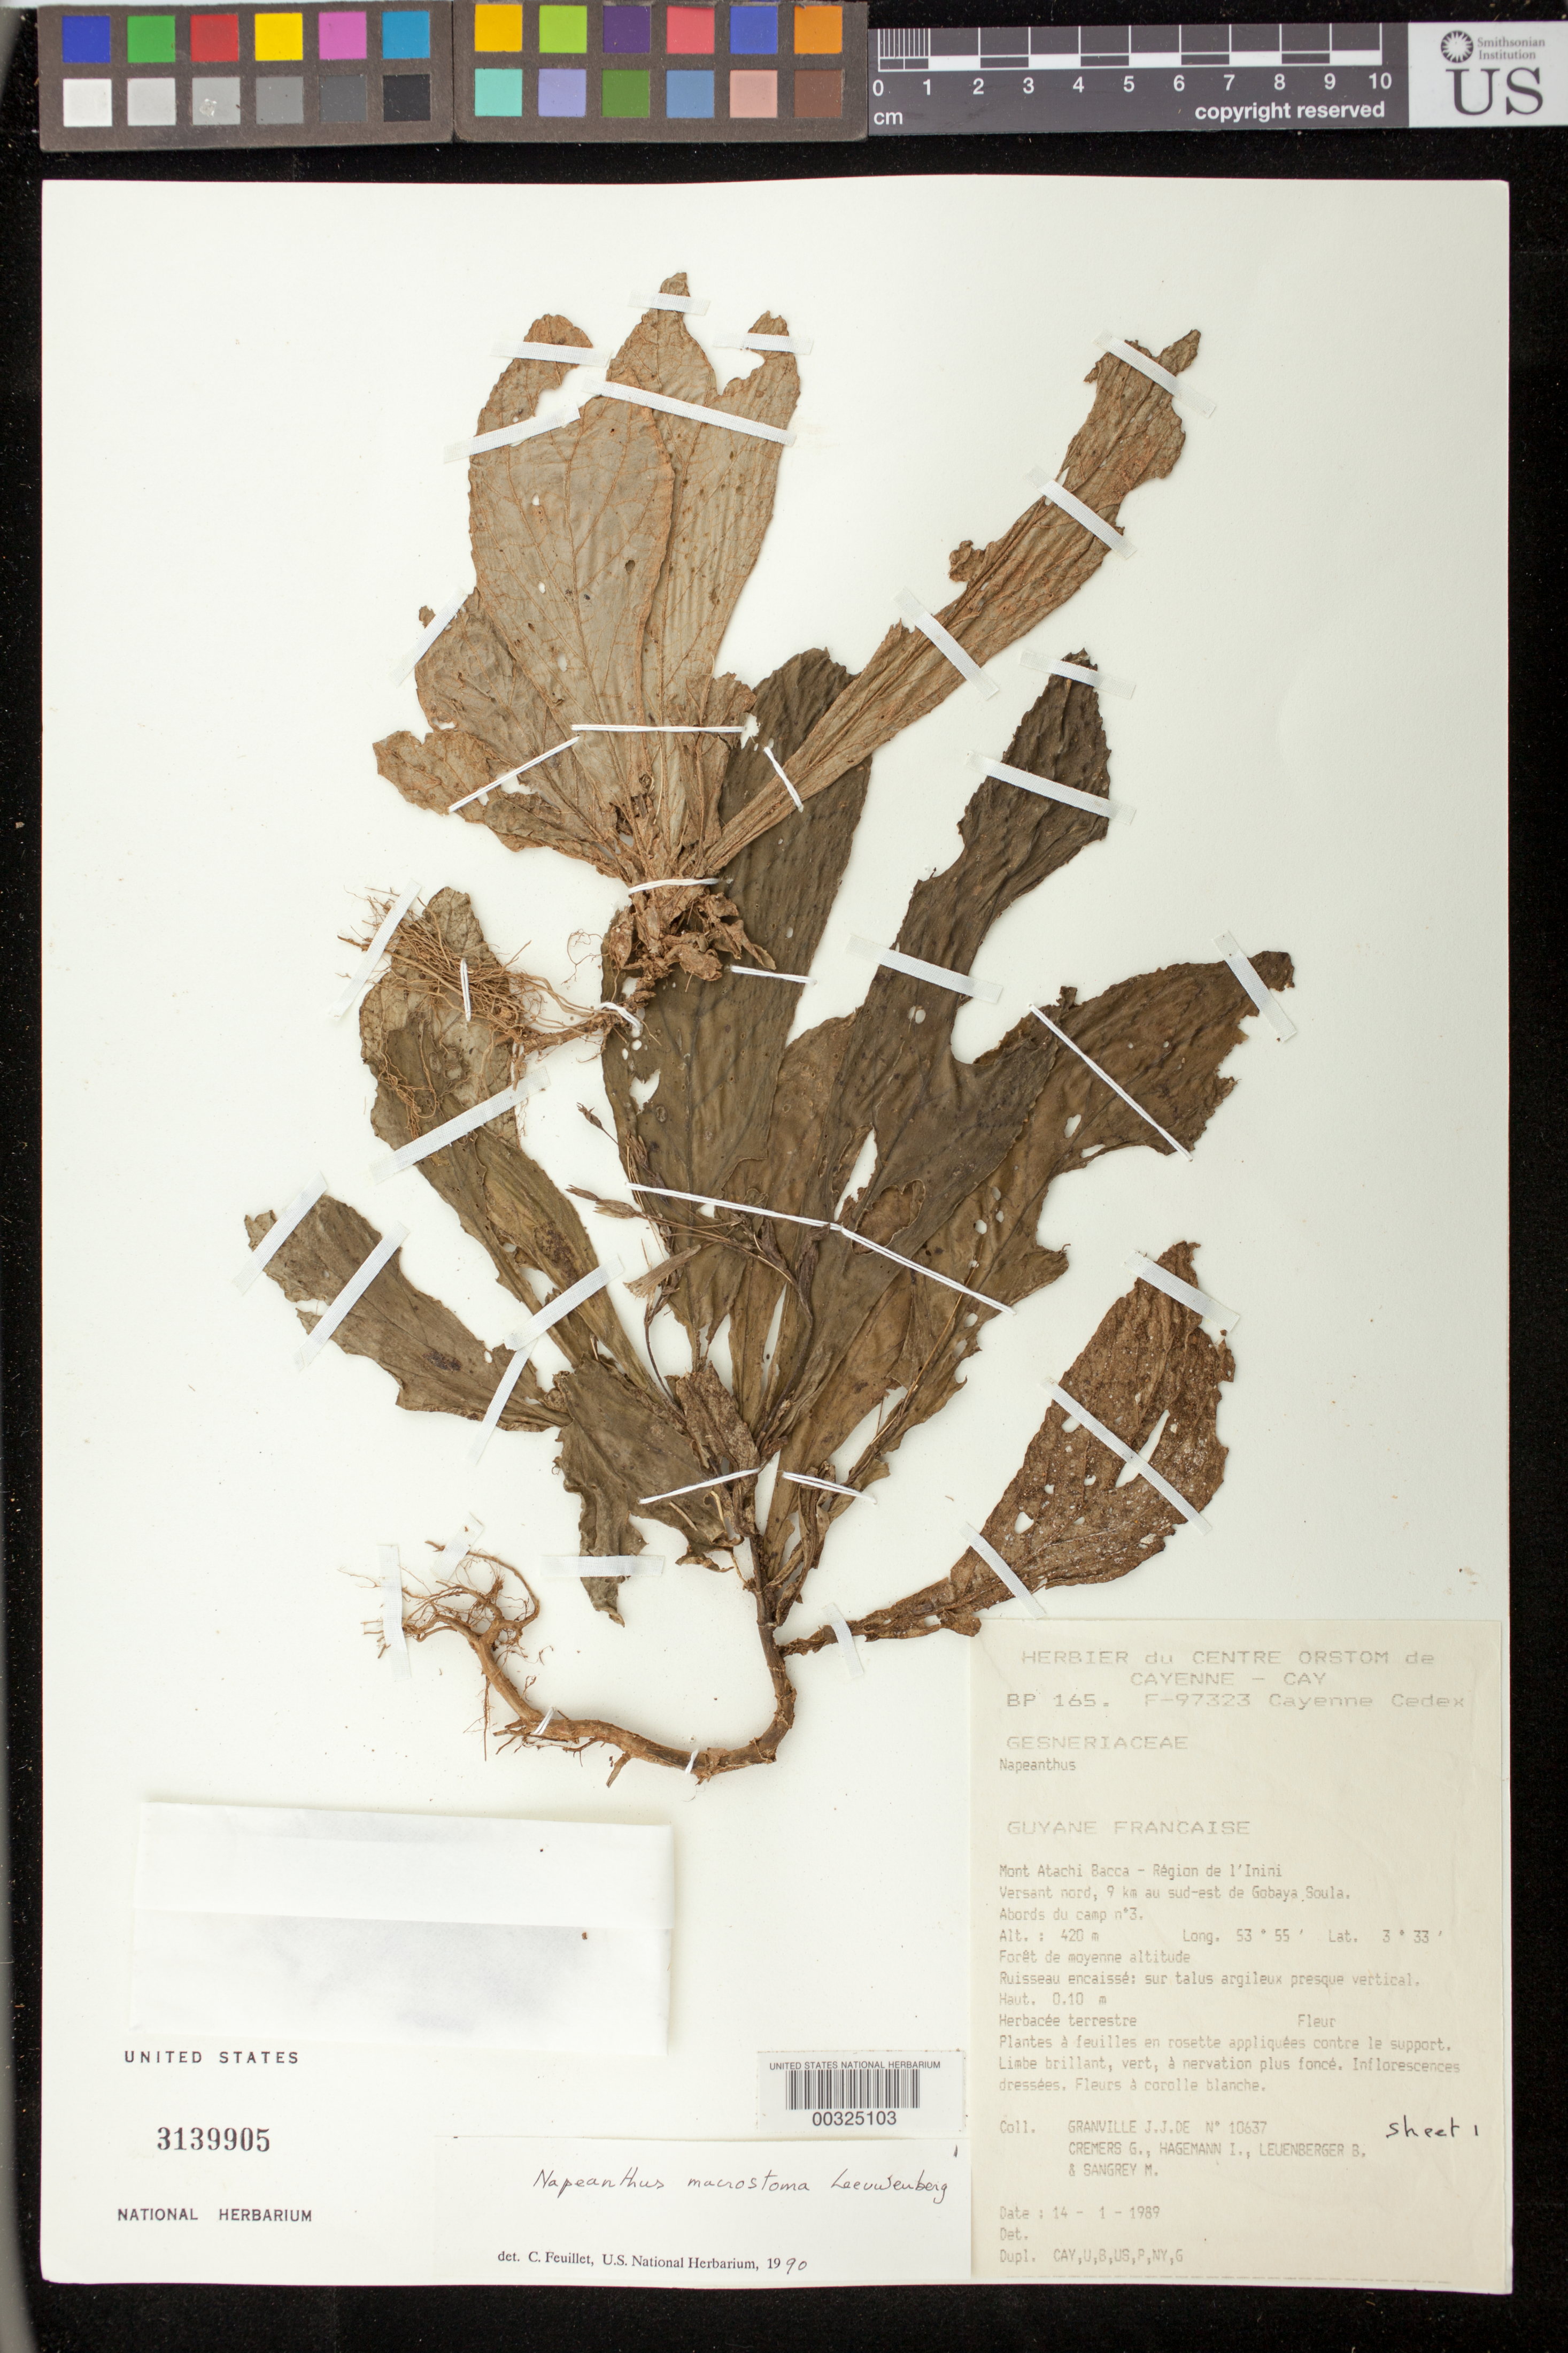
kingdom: Plantae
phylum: Tracheophyta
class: Magnoliopsida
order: Lamiales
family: Gesneriaceae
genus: Napeanthus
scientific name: Napeanthus macrostoma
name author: Leeuwenb.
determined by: Feuillet, C.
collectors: J.-J. de Granville, G. Cremers, I. Hagemann, B. Leuenberger & M. S. Sangrey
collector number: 10637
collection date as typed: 14 Jan 1989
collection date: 1989-01-14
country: French Guiana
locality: Mont Atachi Bacca, région de l'Inini. Versant nord, 9 km au sud-est de Gobaya Soula. Abords du camp no. 3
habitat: Forêt de moyenne altitude. Ruisseau encaissé; sur talus argileux presque vertical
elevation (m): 420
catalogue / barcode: US 3139905